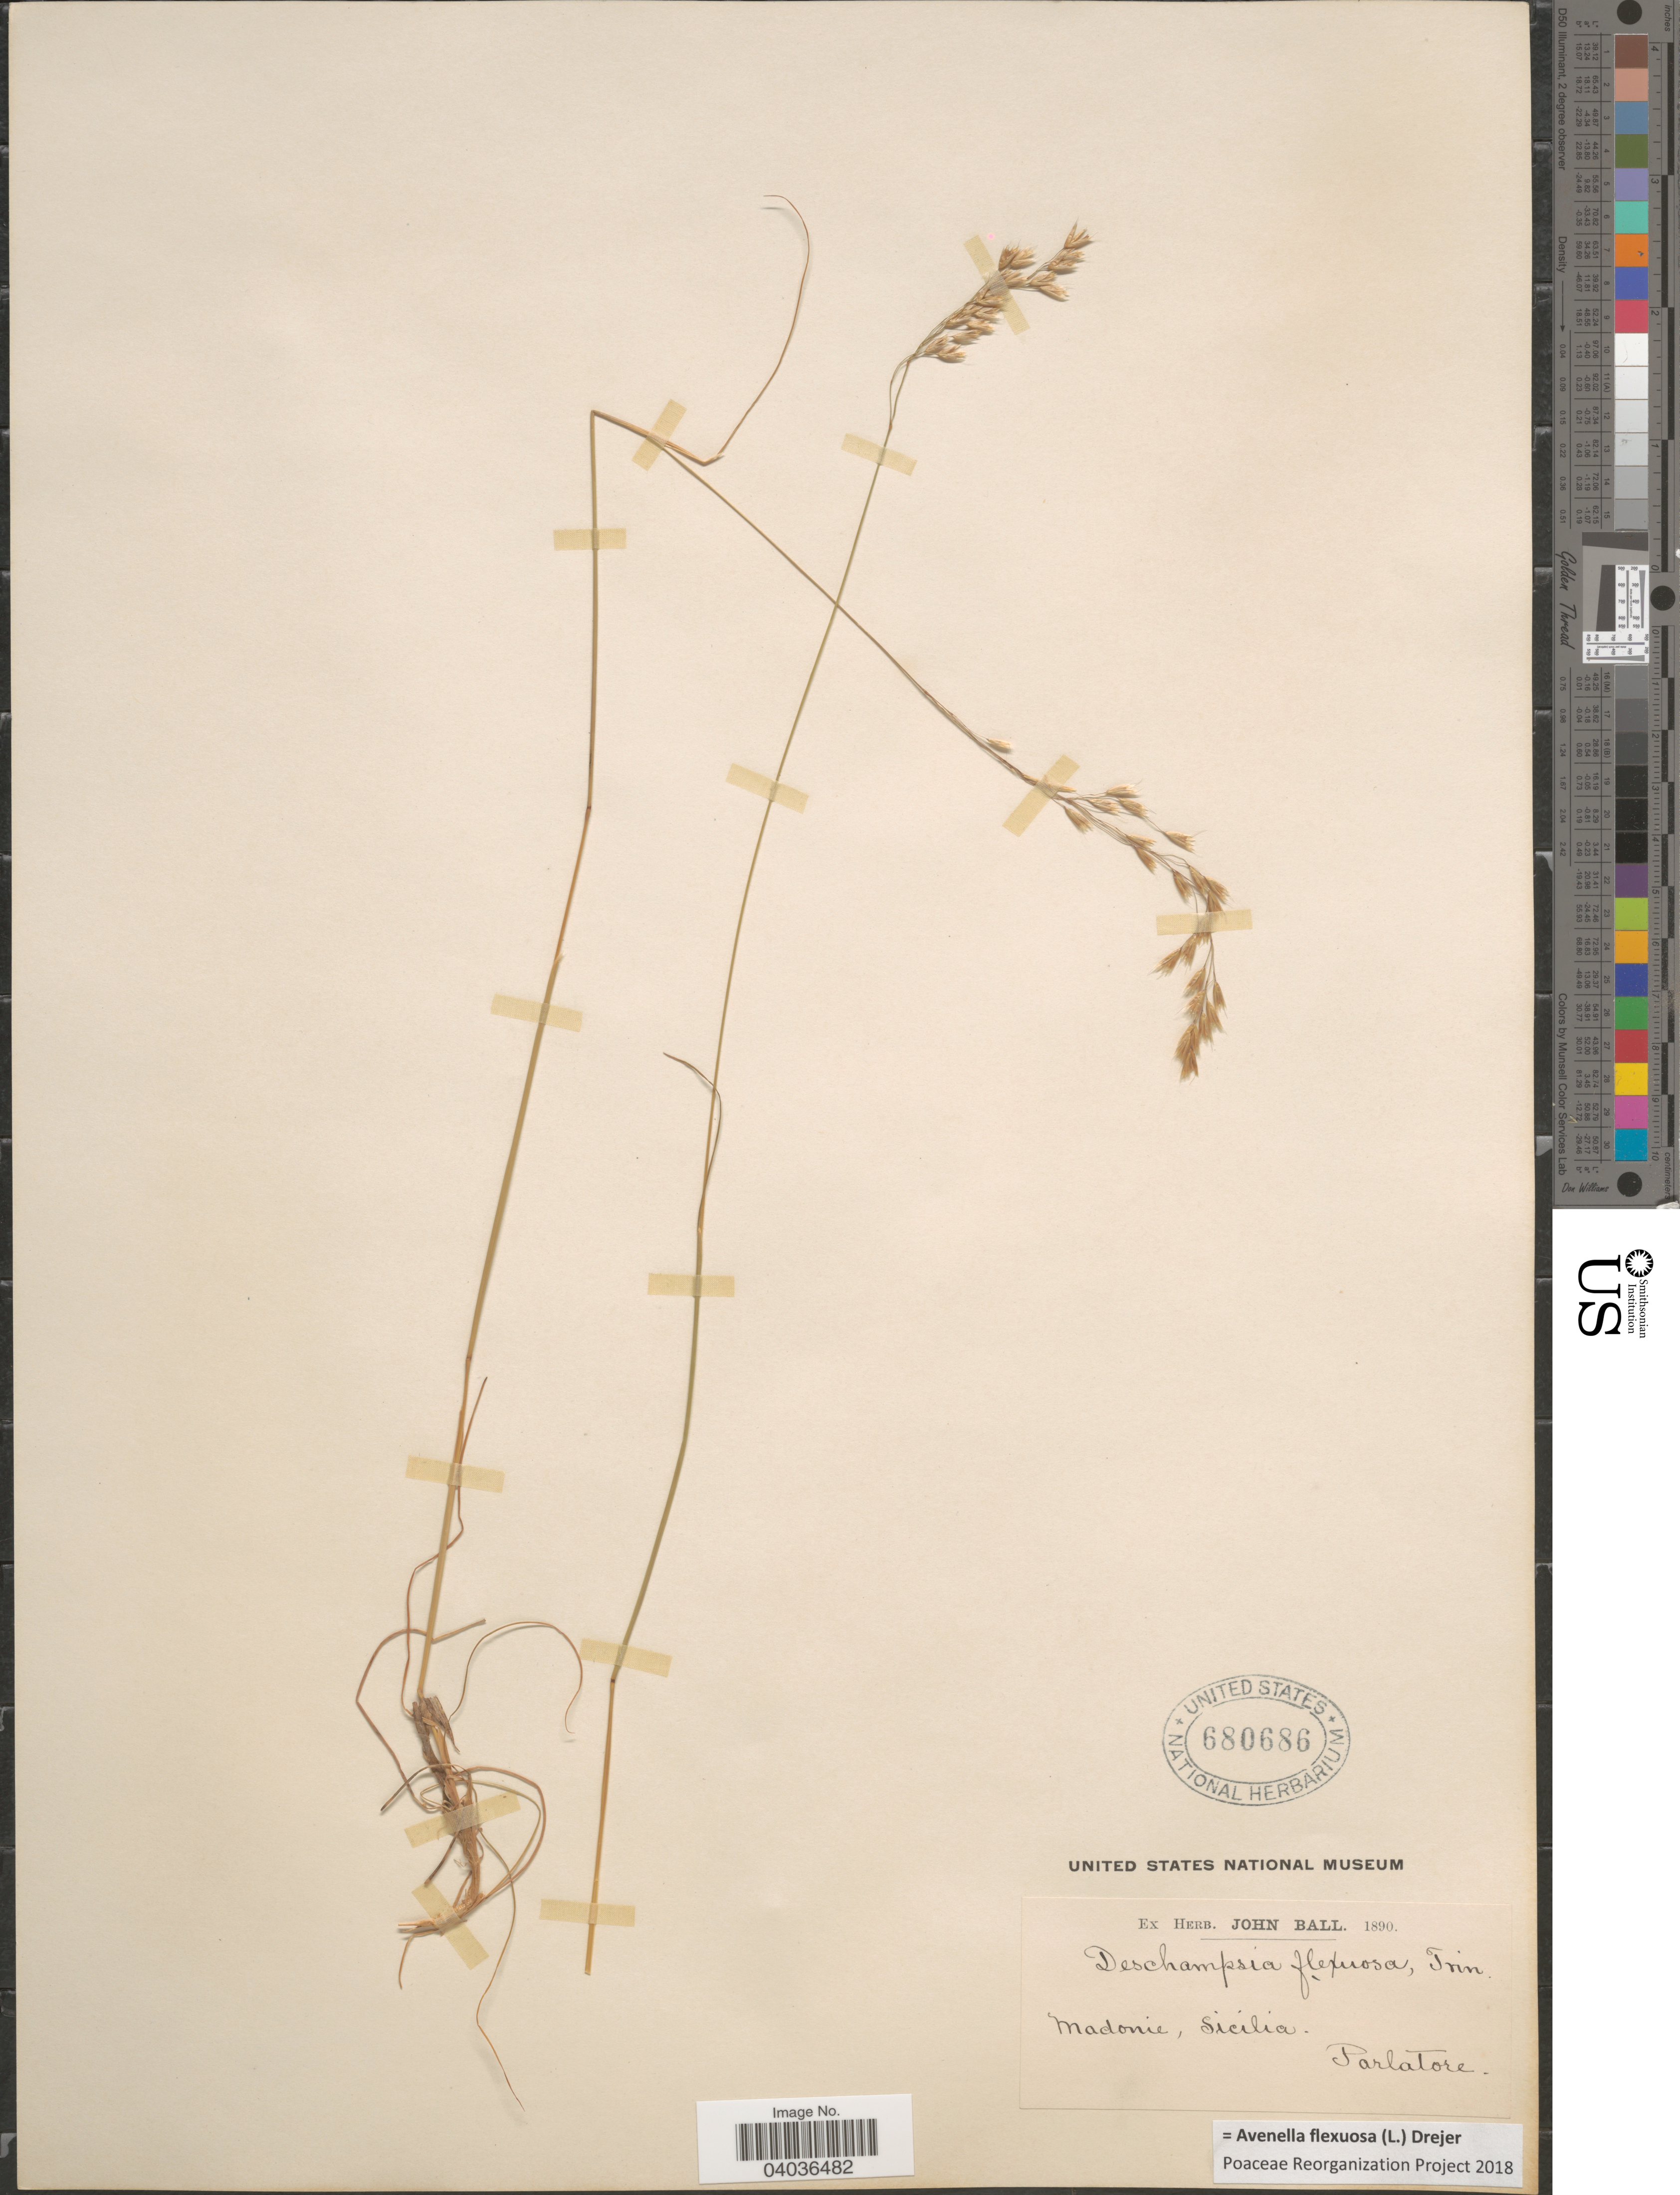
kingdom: Plantae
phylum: Tracheophyta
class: Liliopsida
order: Poales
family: Poaceae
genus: Avenella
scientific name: Avenella flexuosa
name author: (L.) Drejer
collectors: Parlatore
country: Italy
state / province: Siciliana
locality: Madonie, Sicilia.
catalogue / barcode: US 680686